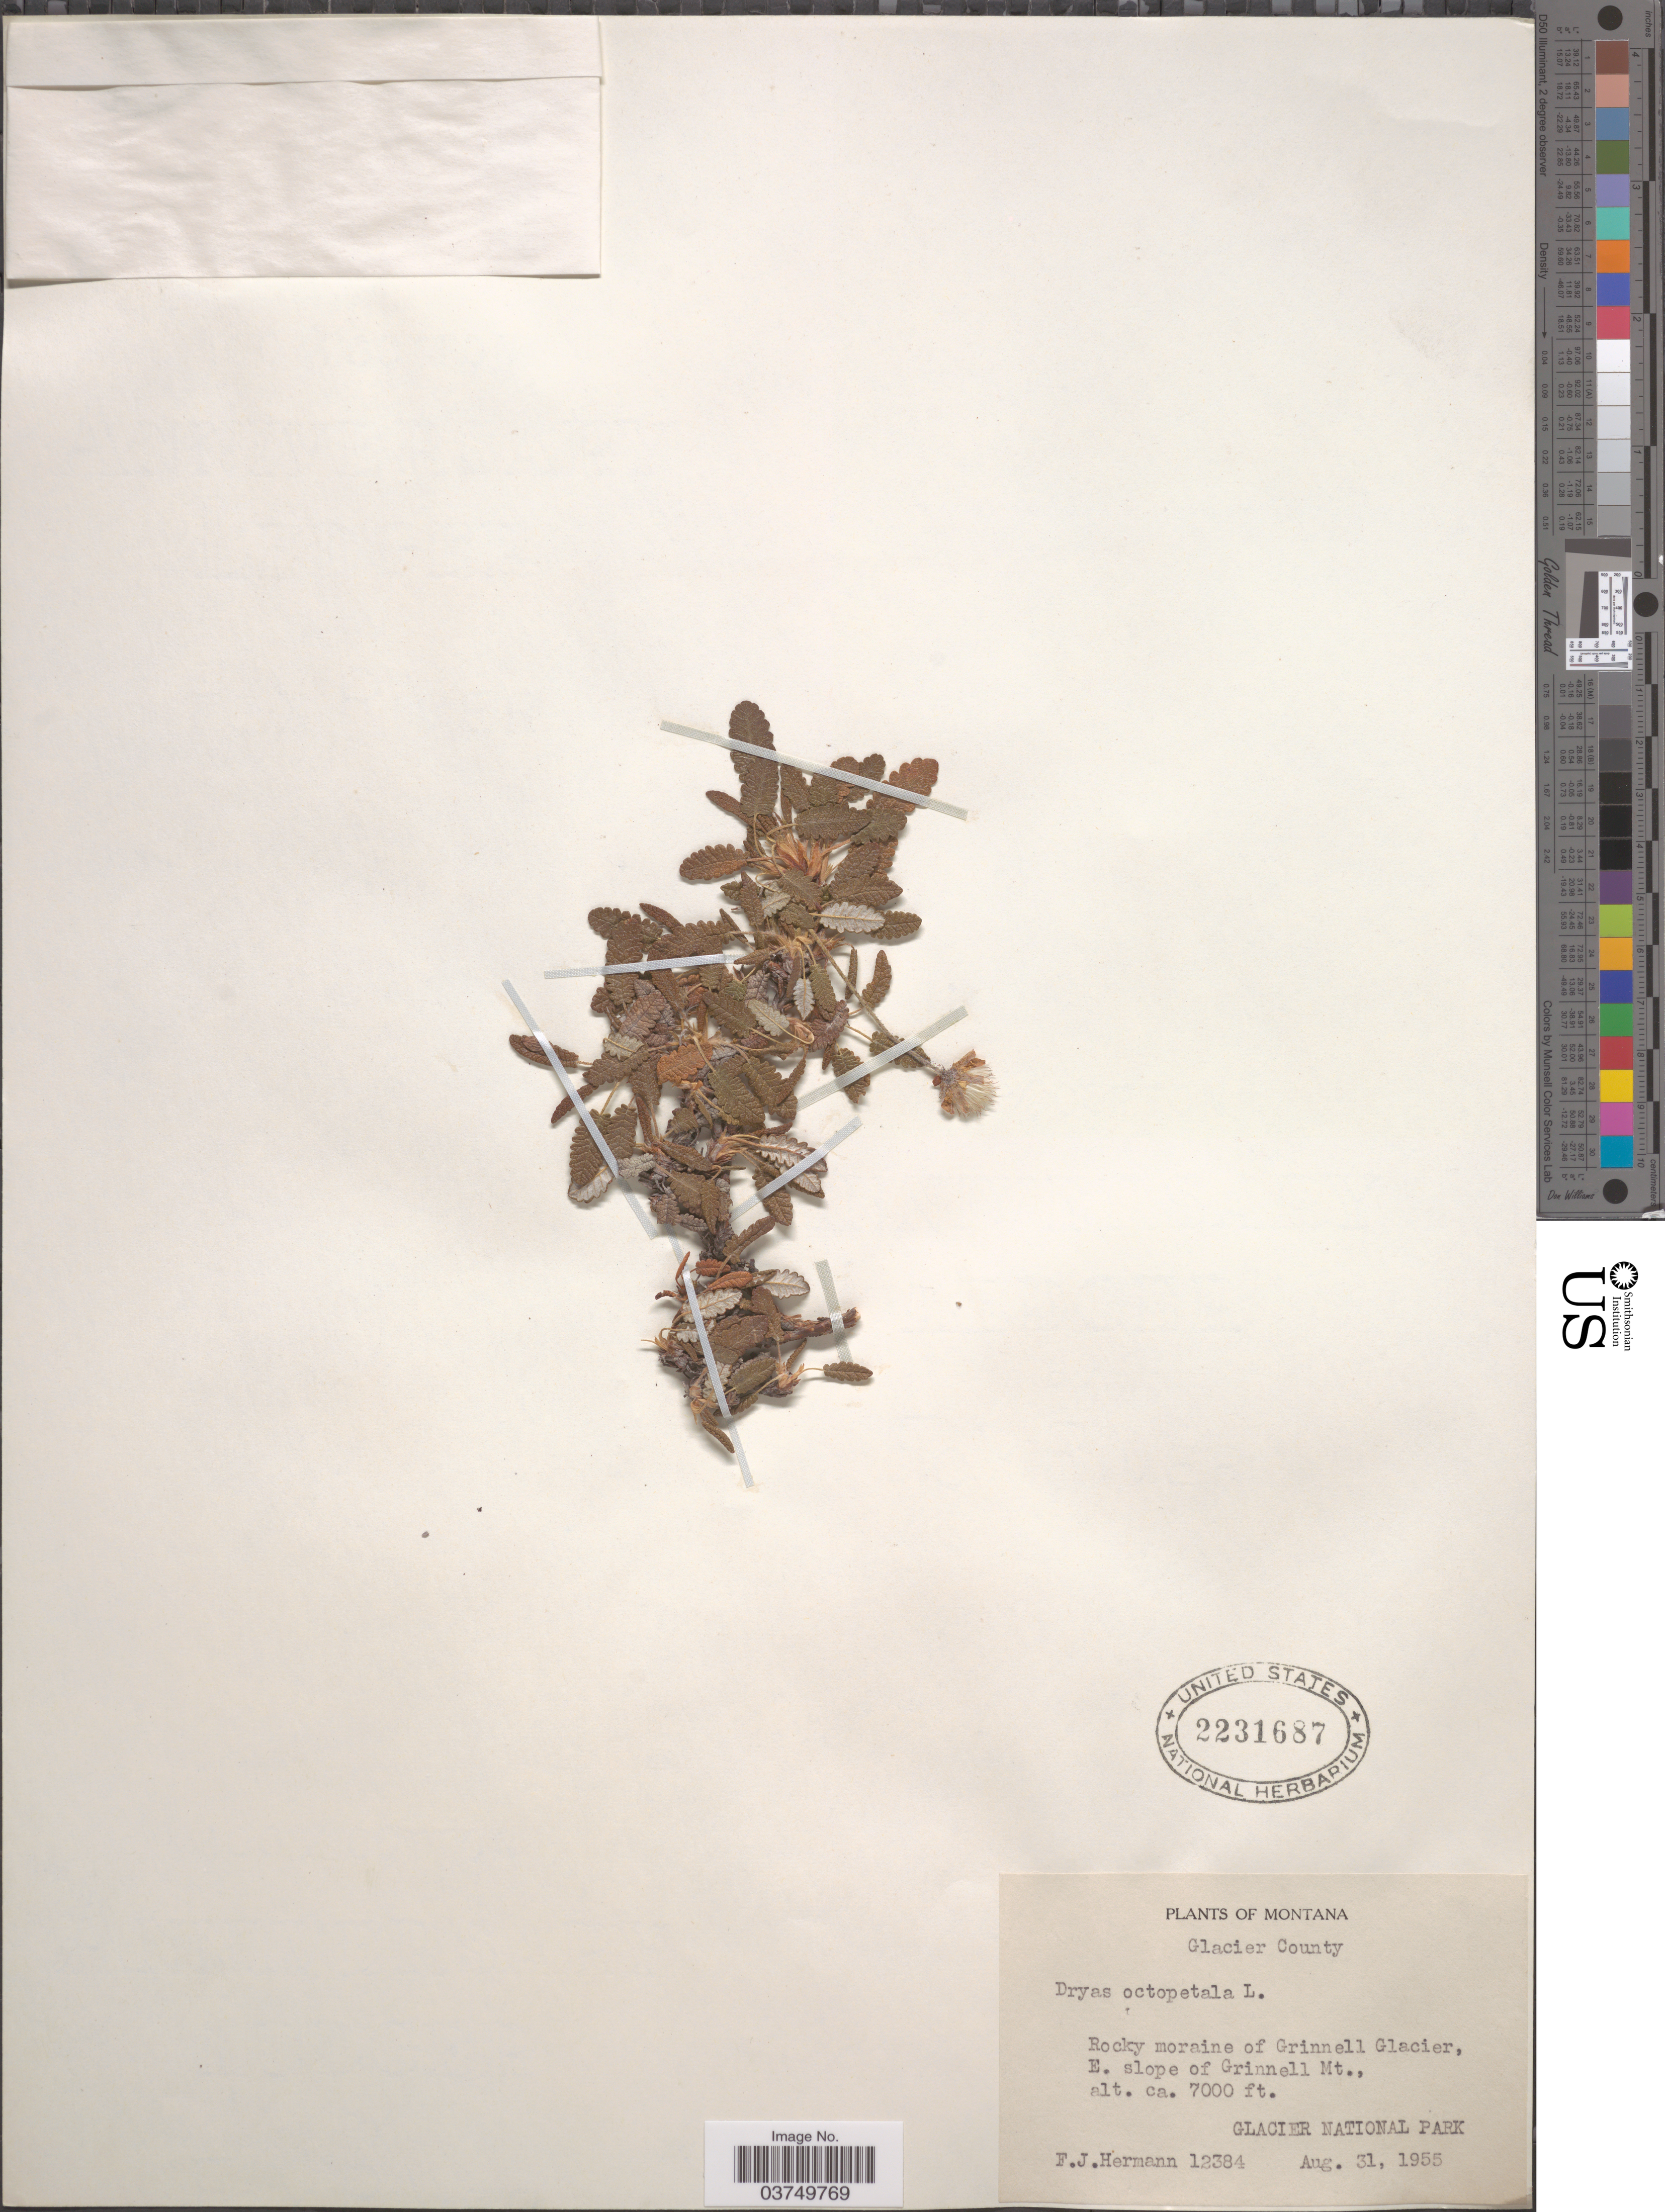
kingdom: Plantae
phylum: Tracheophyta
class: Magnoliopsida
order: Rosales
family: Rosaceae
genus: Dryas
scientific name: Dryas octopetala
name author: L.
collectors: F. J. Hermann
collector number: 12384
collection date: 1955-08-31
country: United States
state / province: Montana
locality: Glacier County. Rocky moraine of Grinnell Glacier, E. slope of Grinnell Mt., Glacier National Park.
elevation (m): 2134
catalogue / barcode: US 2231687